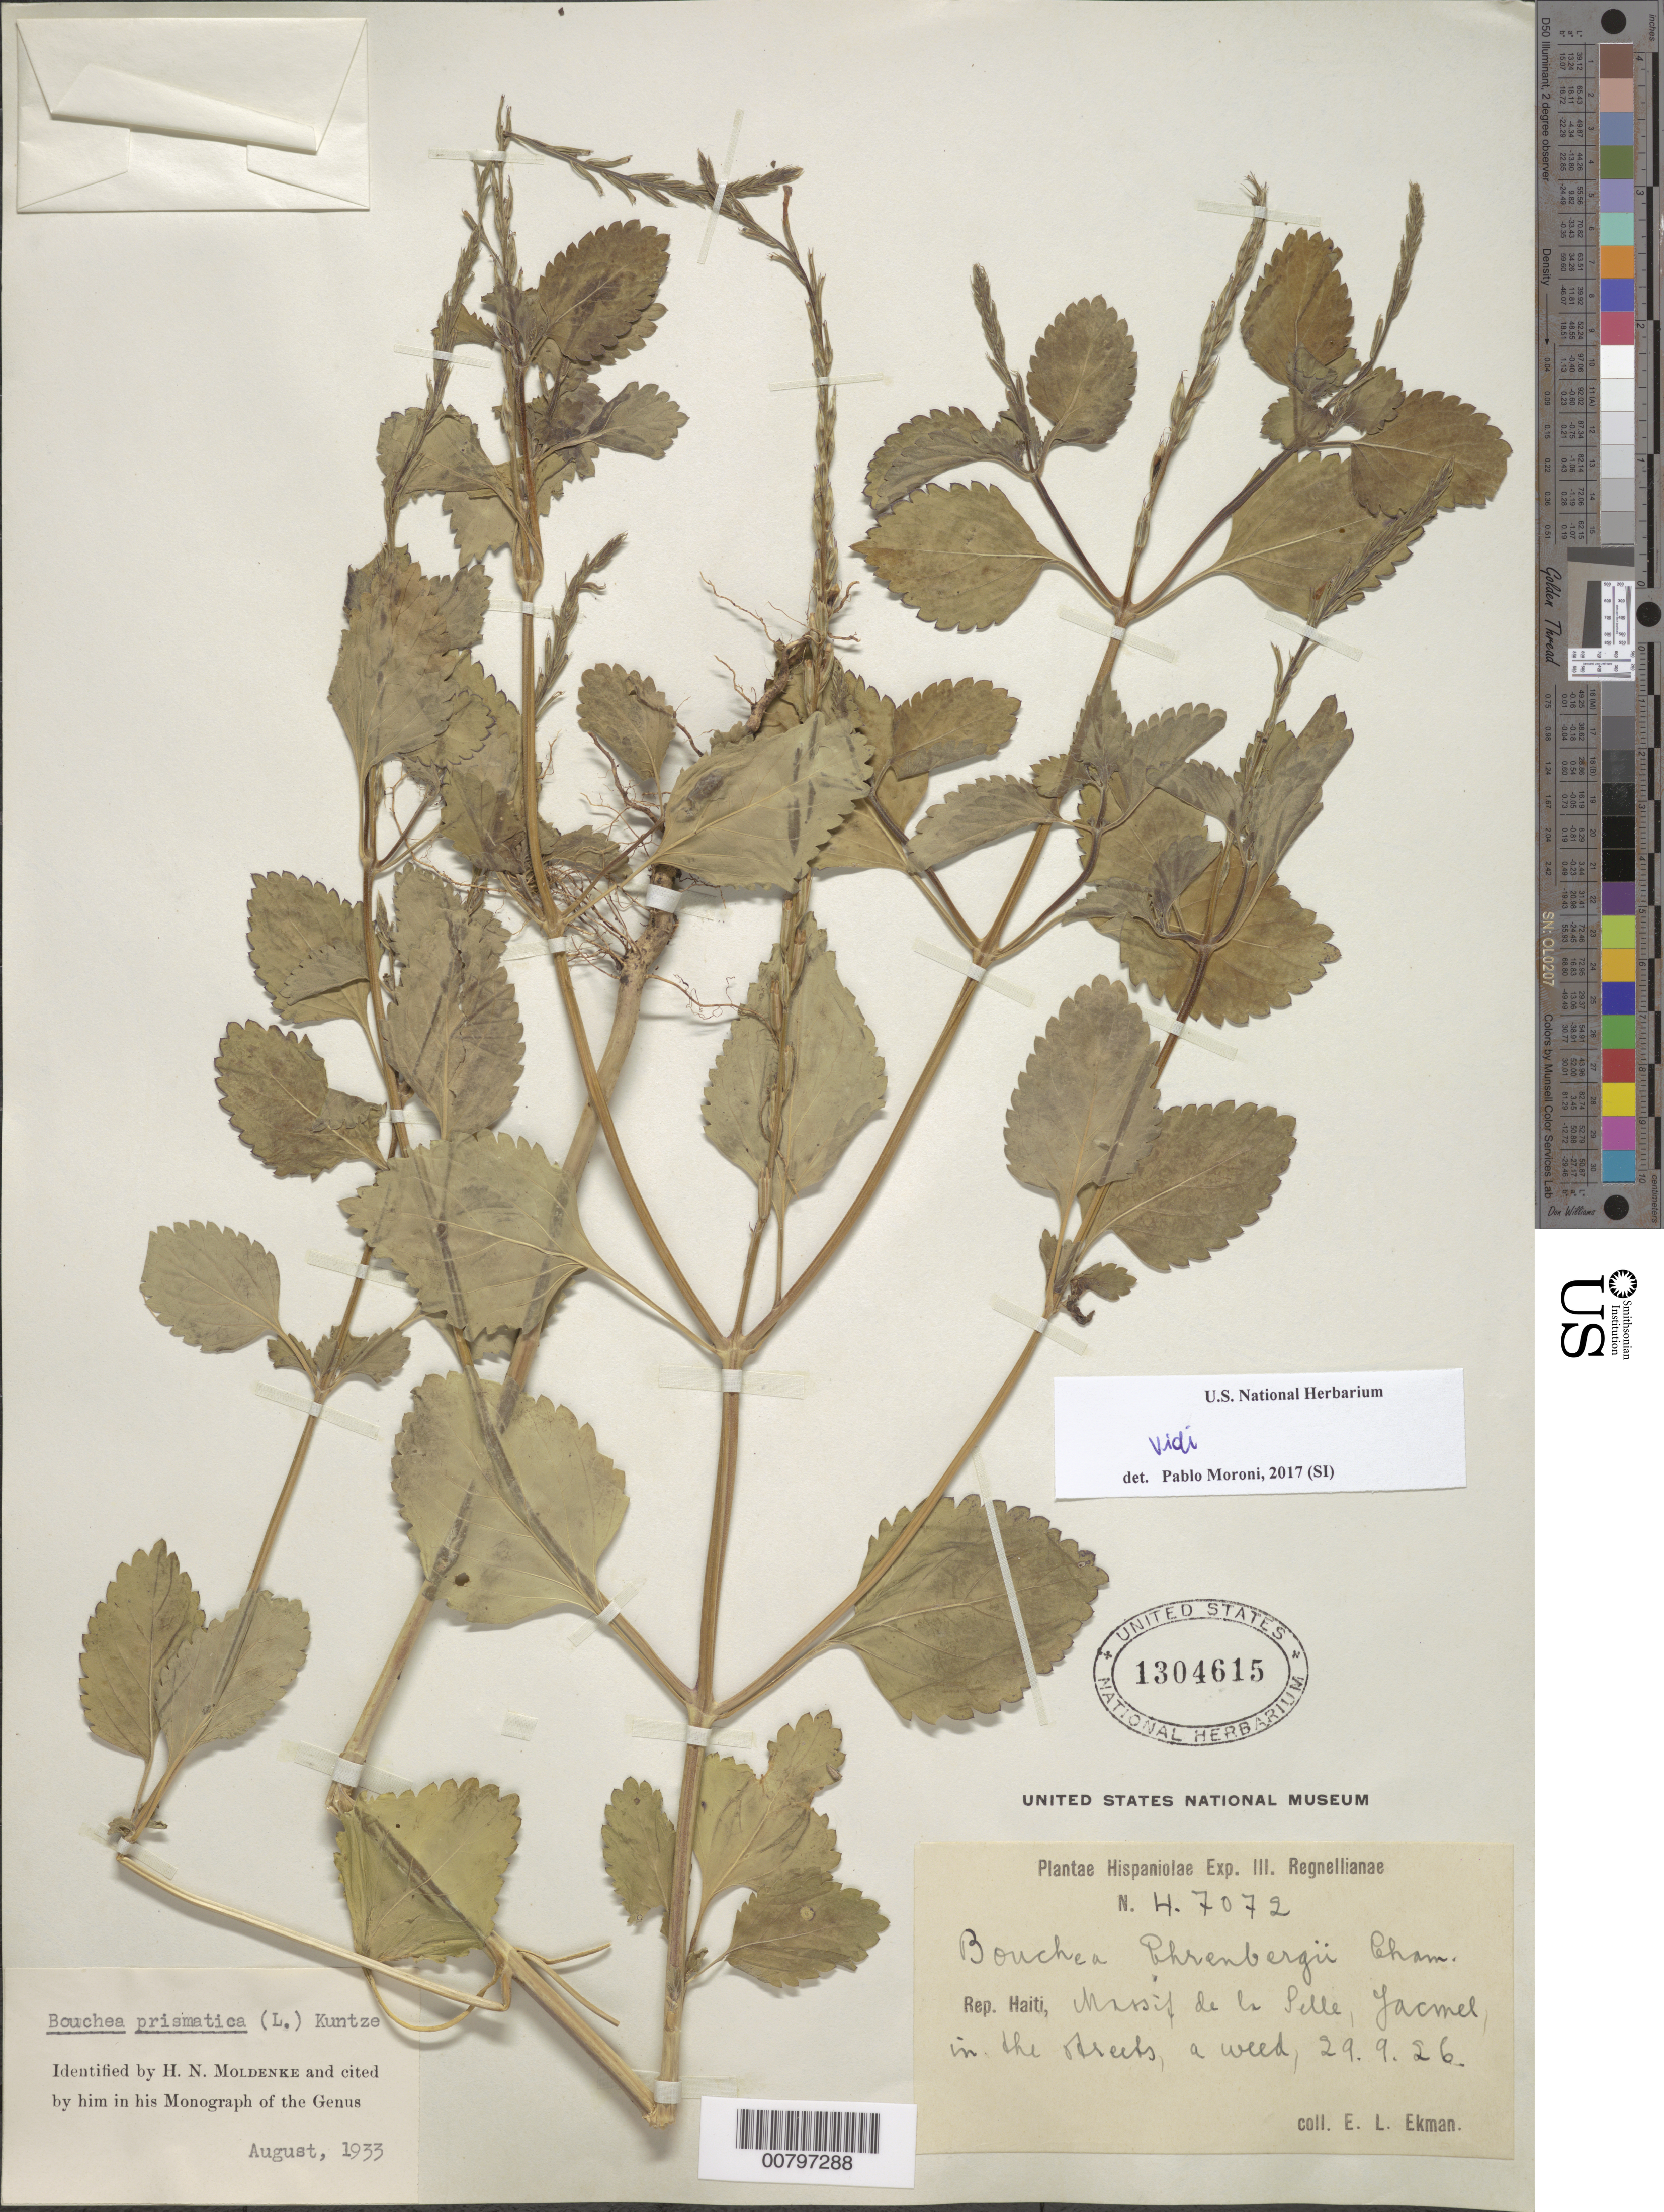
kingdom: Plantae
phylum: Tracheophyta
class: Magnoliopsida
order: Lamiales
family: Verbenaceae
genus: Bouchea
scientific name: Bouchea prismatica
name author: (L.) Kuntze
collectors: E. L. Ekman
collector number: H 7072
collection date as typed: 29 Sep 1926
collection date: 1926-09-29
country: Haiti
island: Hispaniola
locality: Massif de la Selle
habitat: In streets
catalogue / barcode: US 1304615